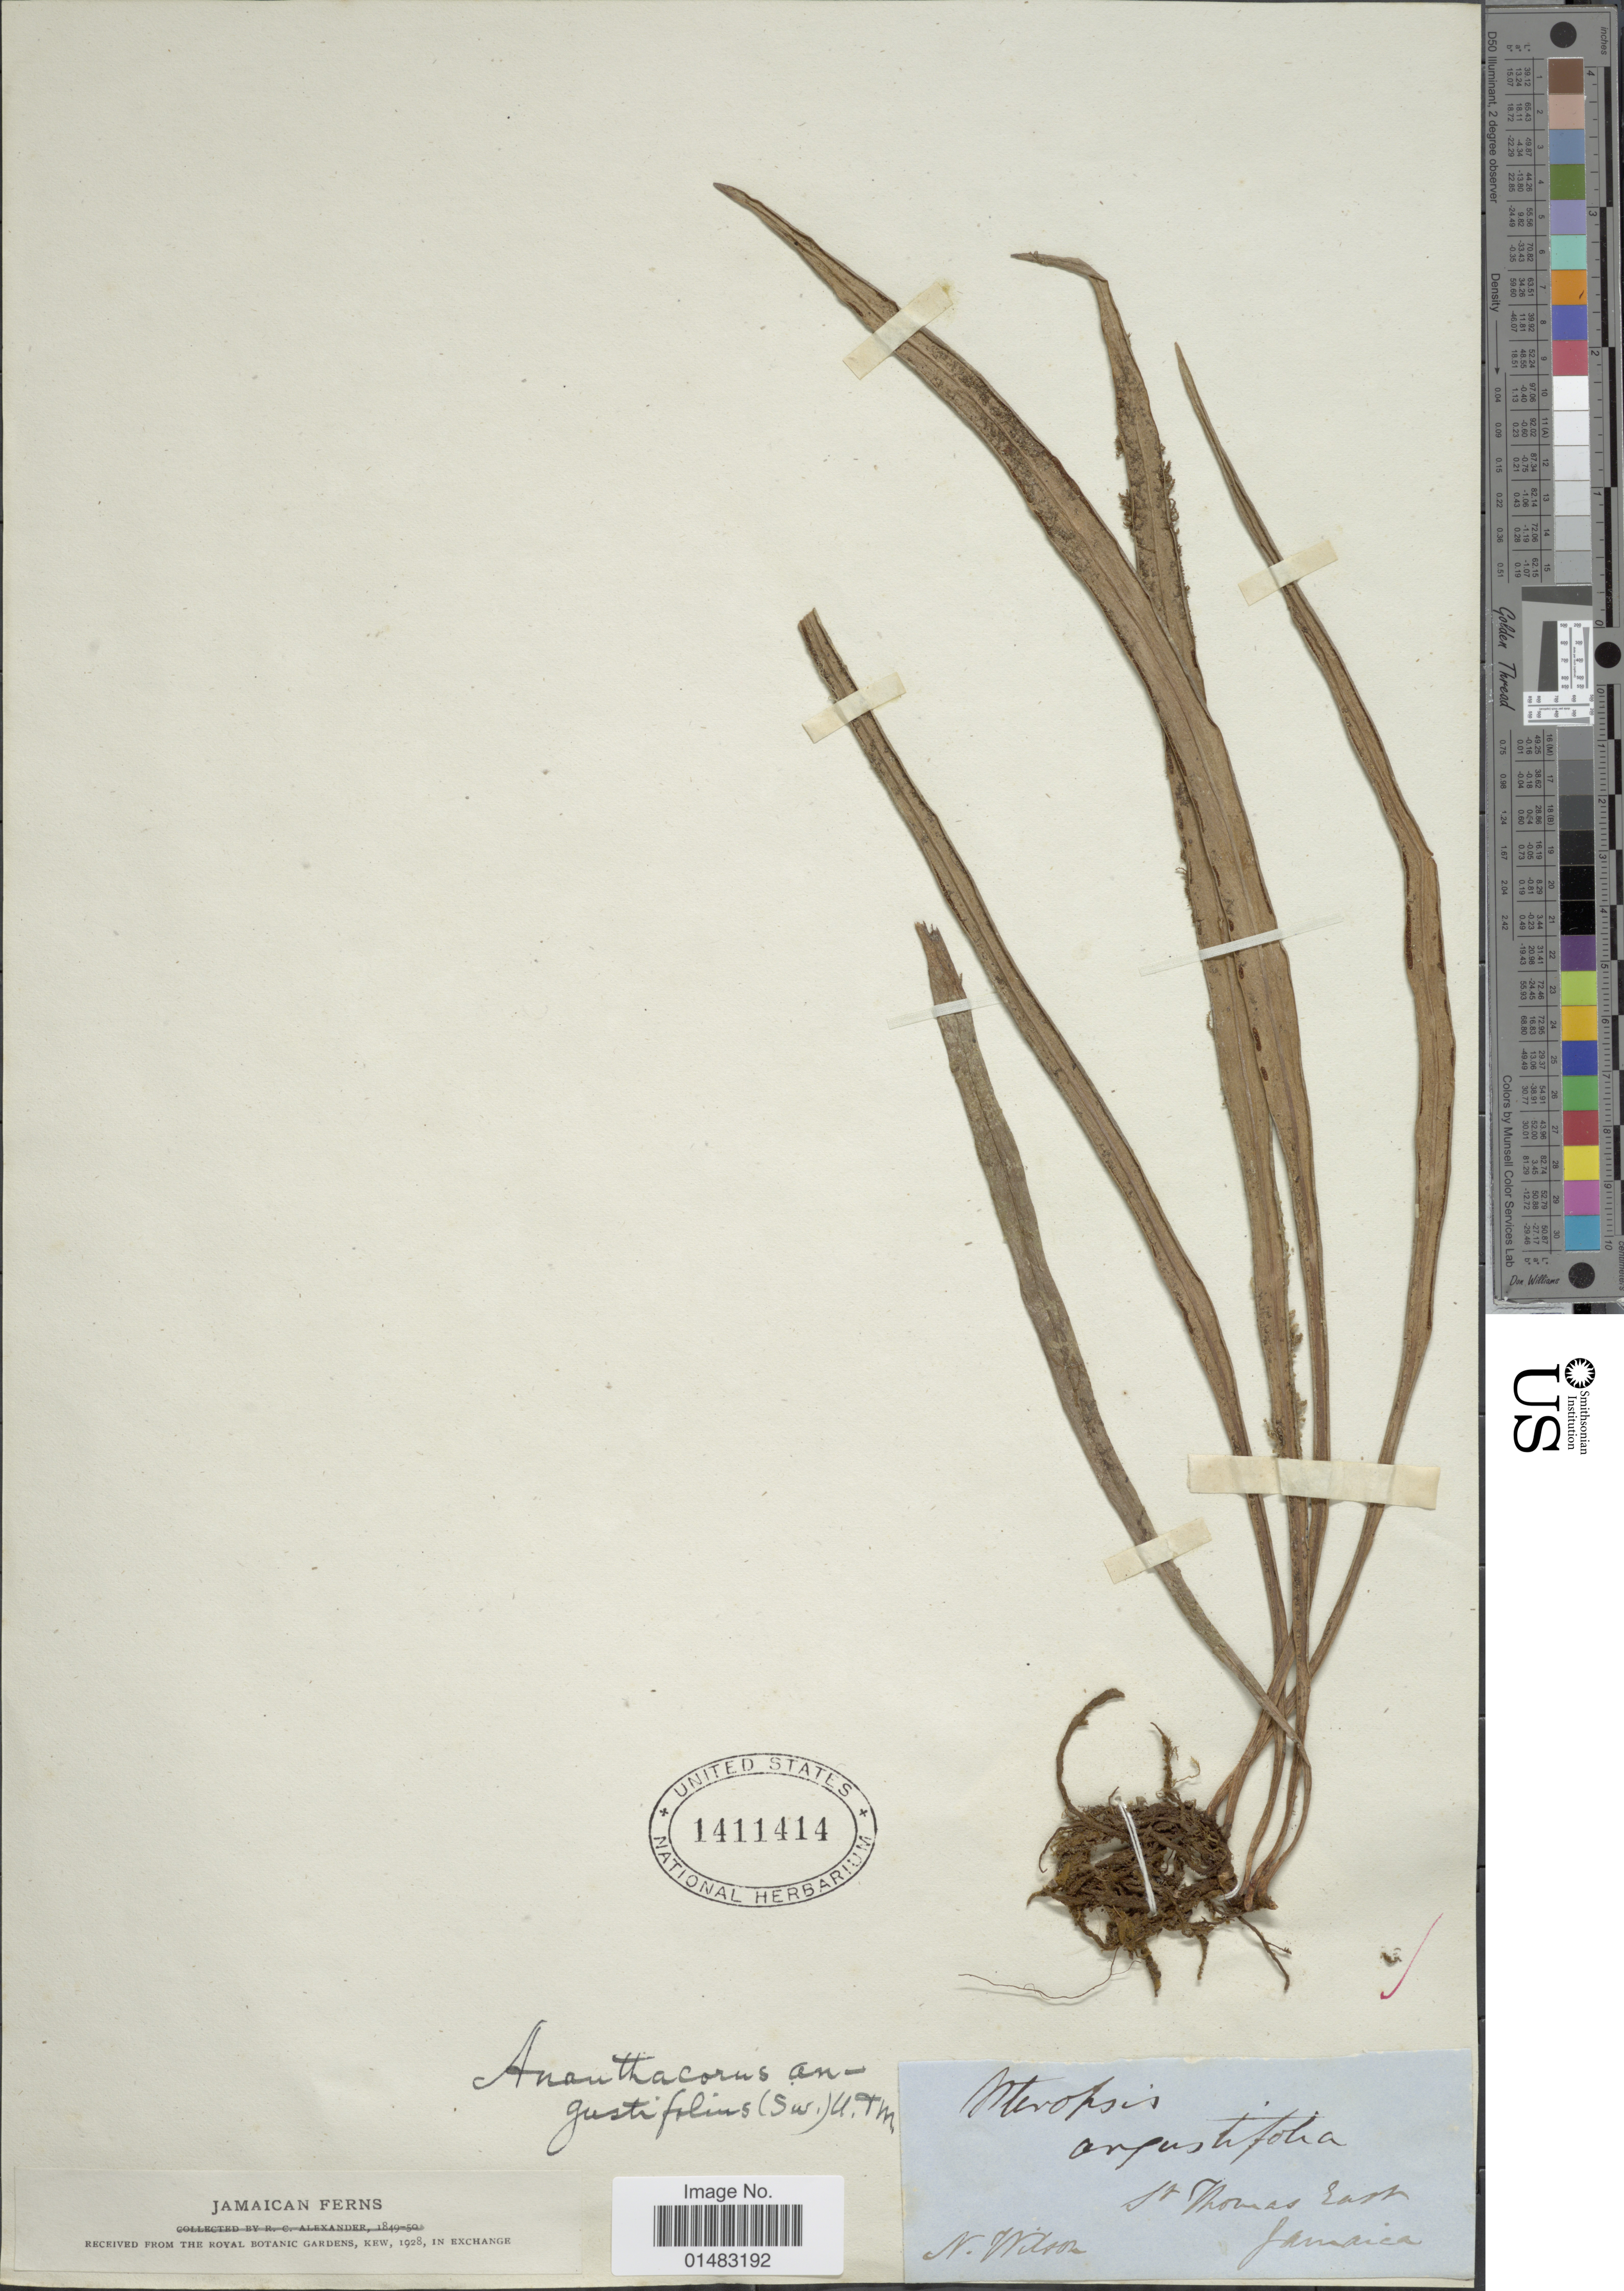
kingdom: Plantae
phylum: Tracheophyta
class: Polypodiopsida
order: Polypodiales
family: Pteridaceae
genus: Ananthacorus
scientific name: Ananthacorus angustifolius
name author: (Sw.) Underw. & Maxon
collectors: N. Wilson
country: Jamaica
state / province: Saint Thomas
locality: St. Thomas East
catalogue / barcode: US 1411414